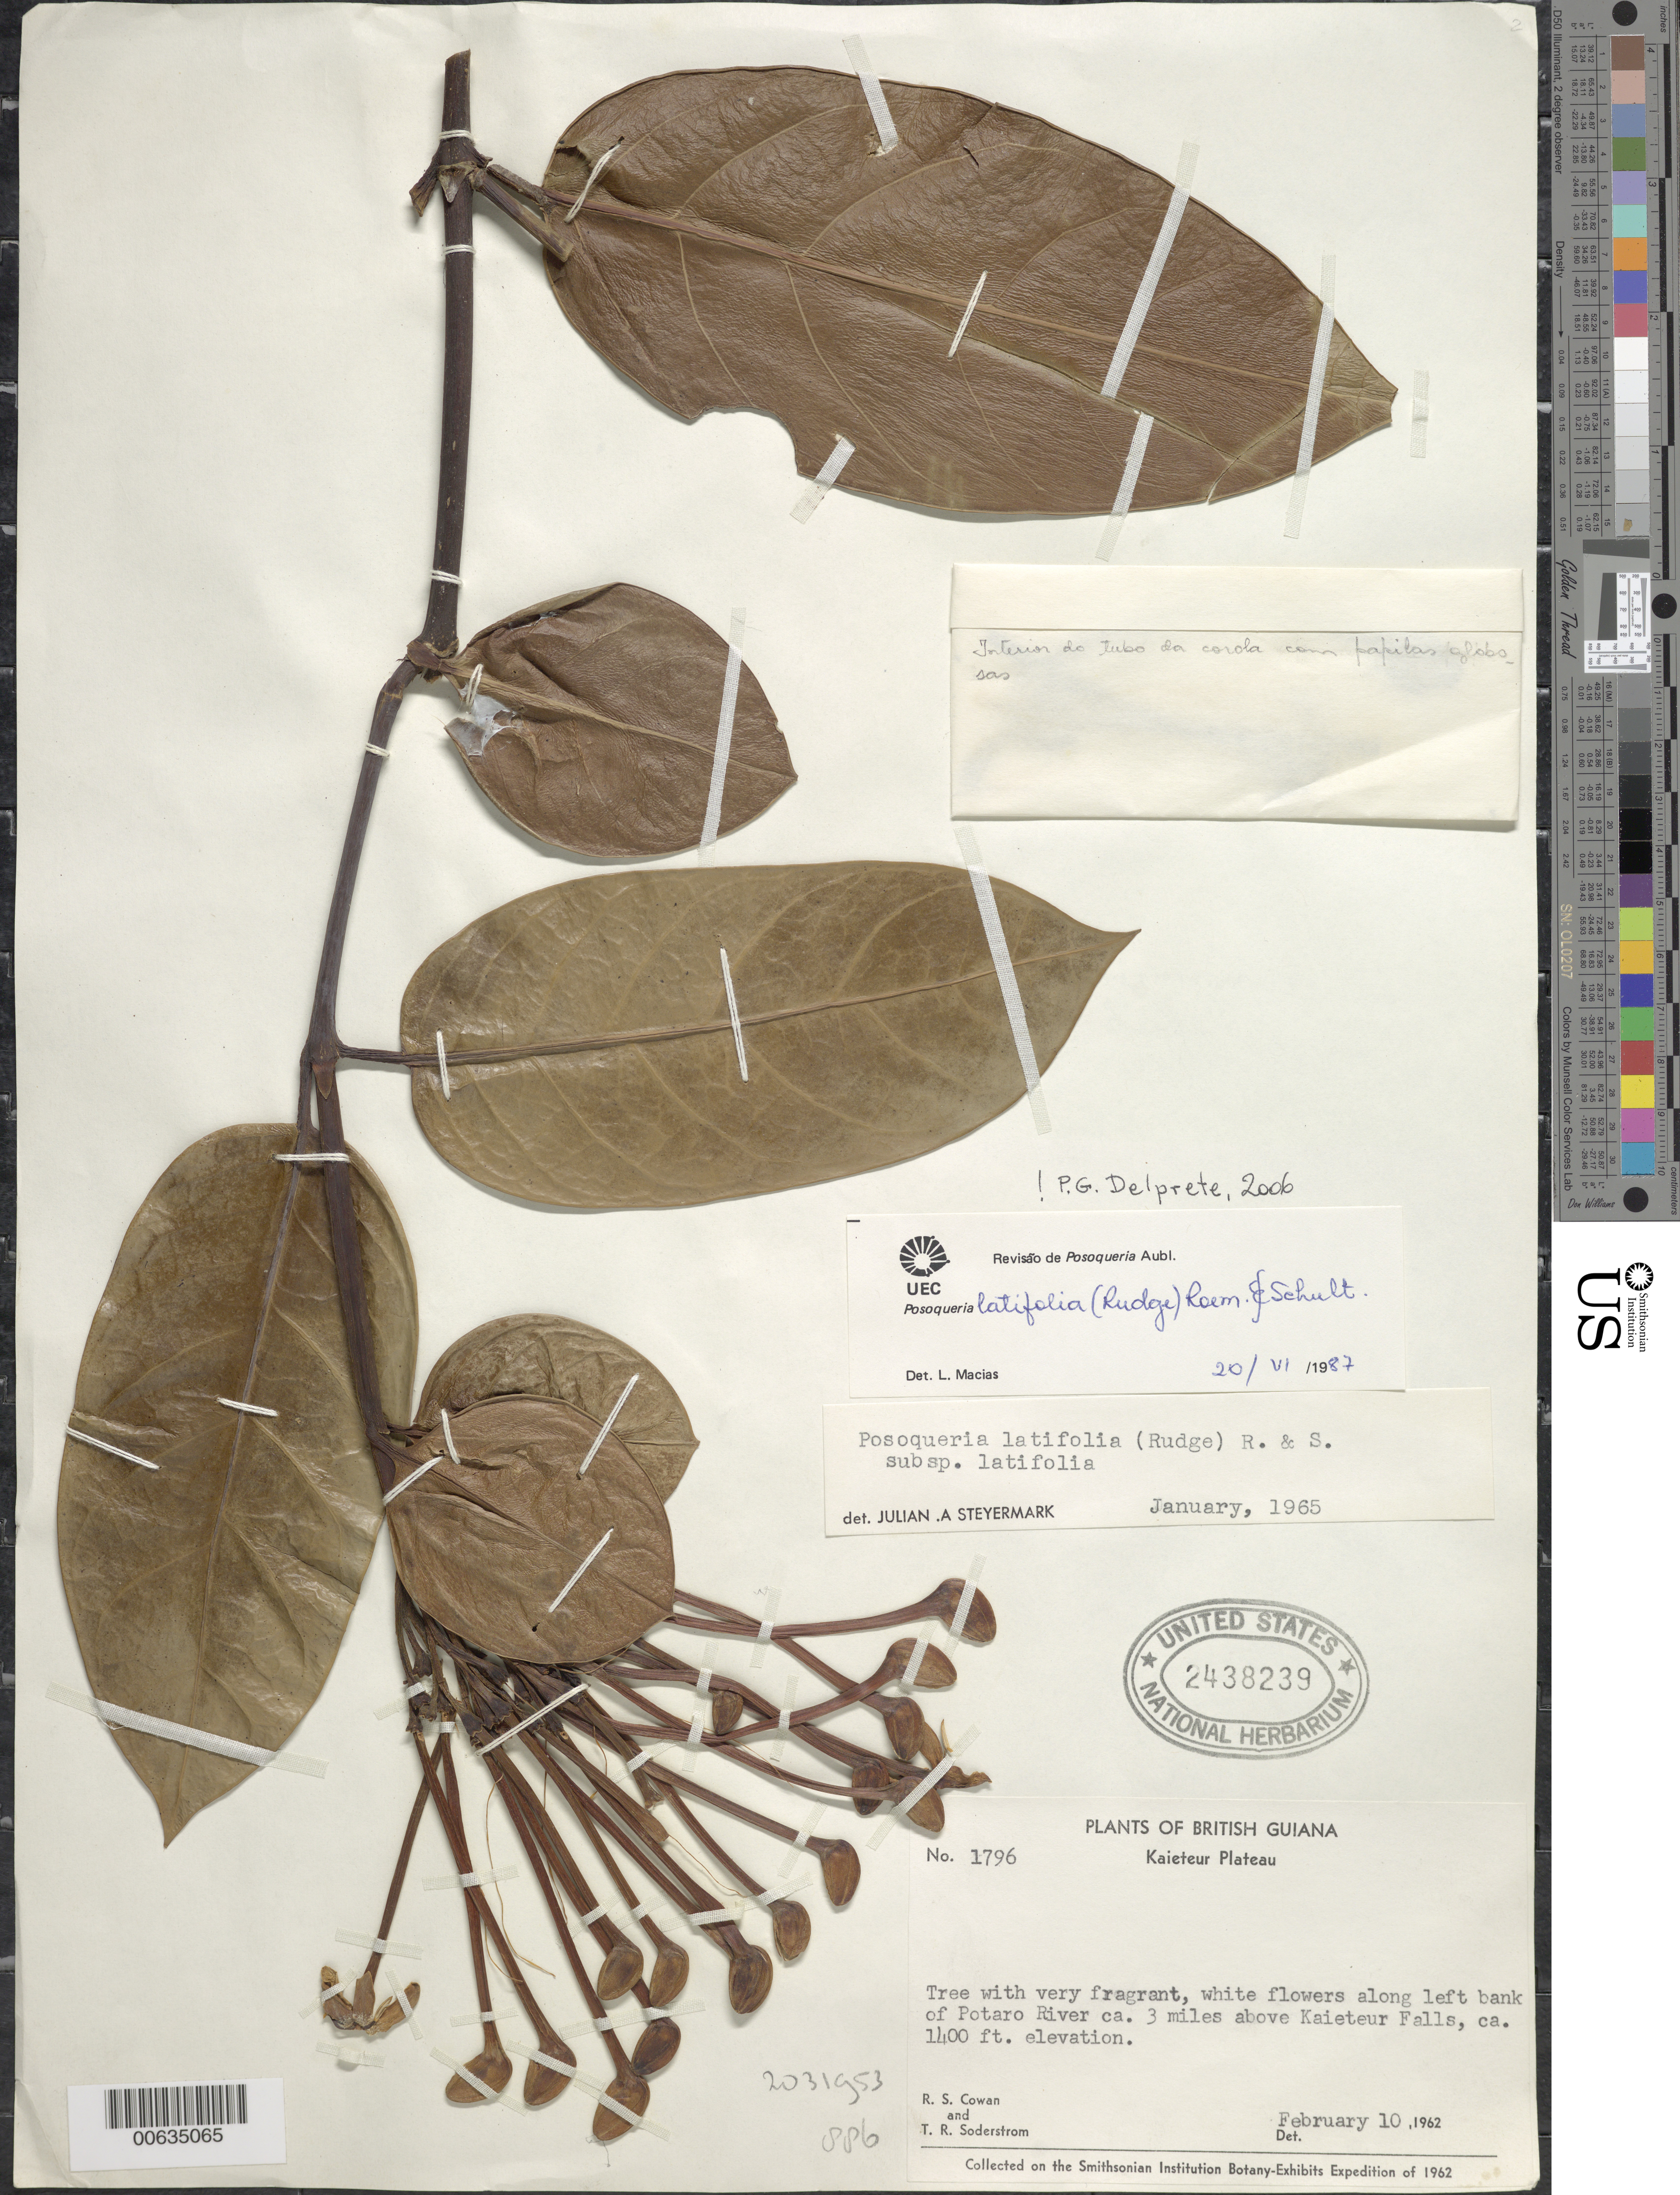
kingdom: Plantae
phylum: Tracheophyta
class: Magnoliopsida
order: Gentianales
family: Rubiaceae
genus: Posoqueria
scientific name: Posoqueria latifolia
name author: (Rudge) Roem. & Schult.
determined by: Delprete, P. G., Herb. de Guyane Cay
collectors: R. S. Cowan & T. R. Soderstrom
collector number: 1796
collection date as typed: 10-Feb-62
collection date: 1962-02-10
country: Guyana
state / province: Potaro-Siparuni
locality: Kaieteur Plateau, Potaro R., 3 mi. above Kaieteur Falls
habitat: Left bank of river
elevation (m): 427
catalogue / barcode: US 2438239